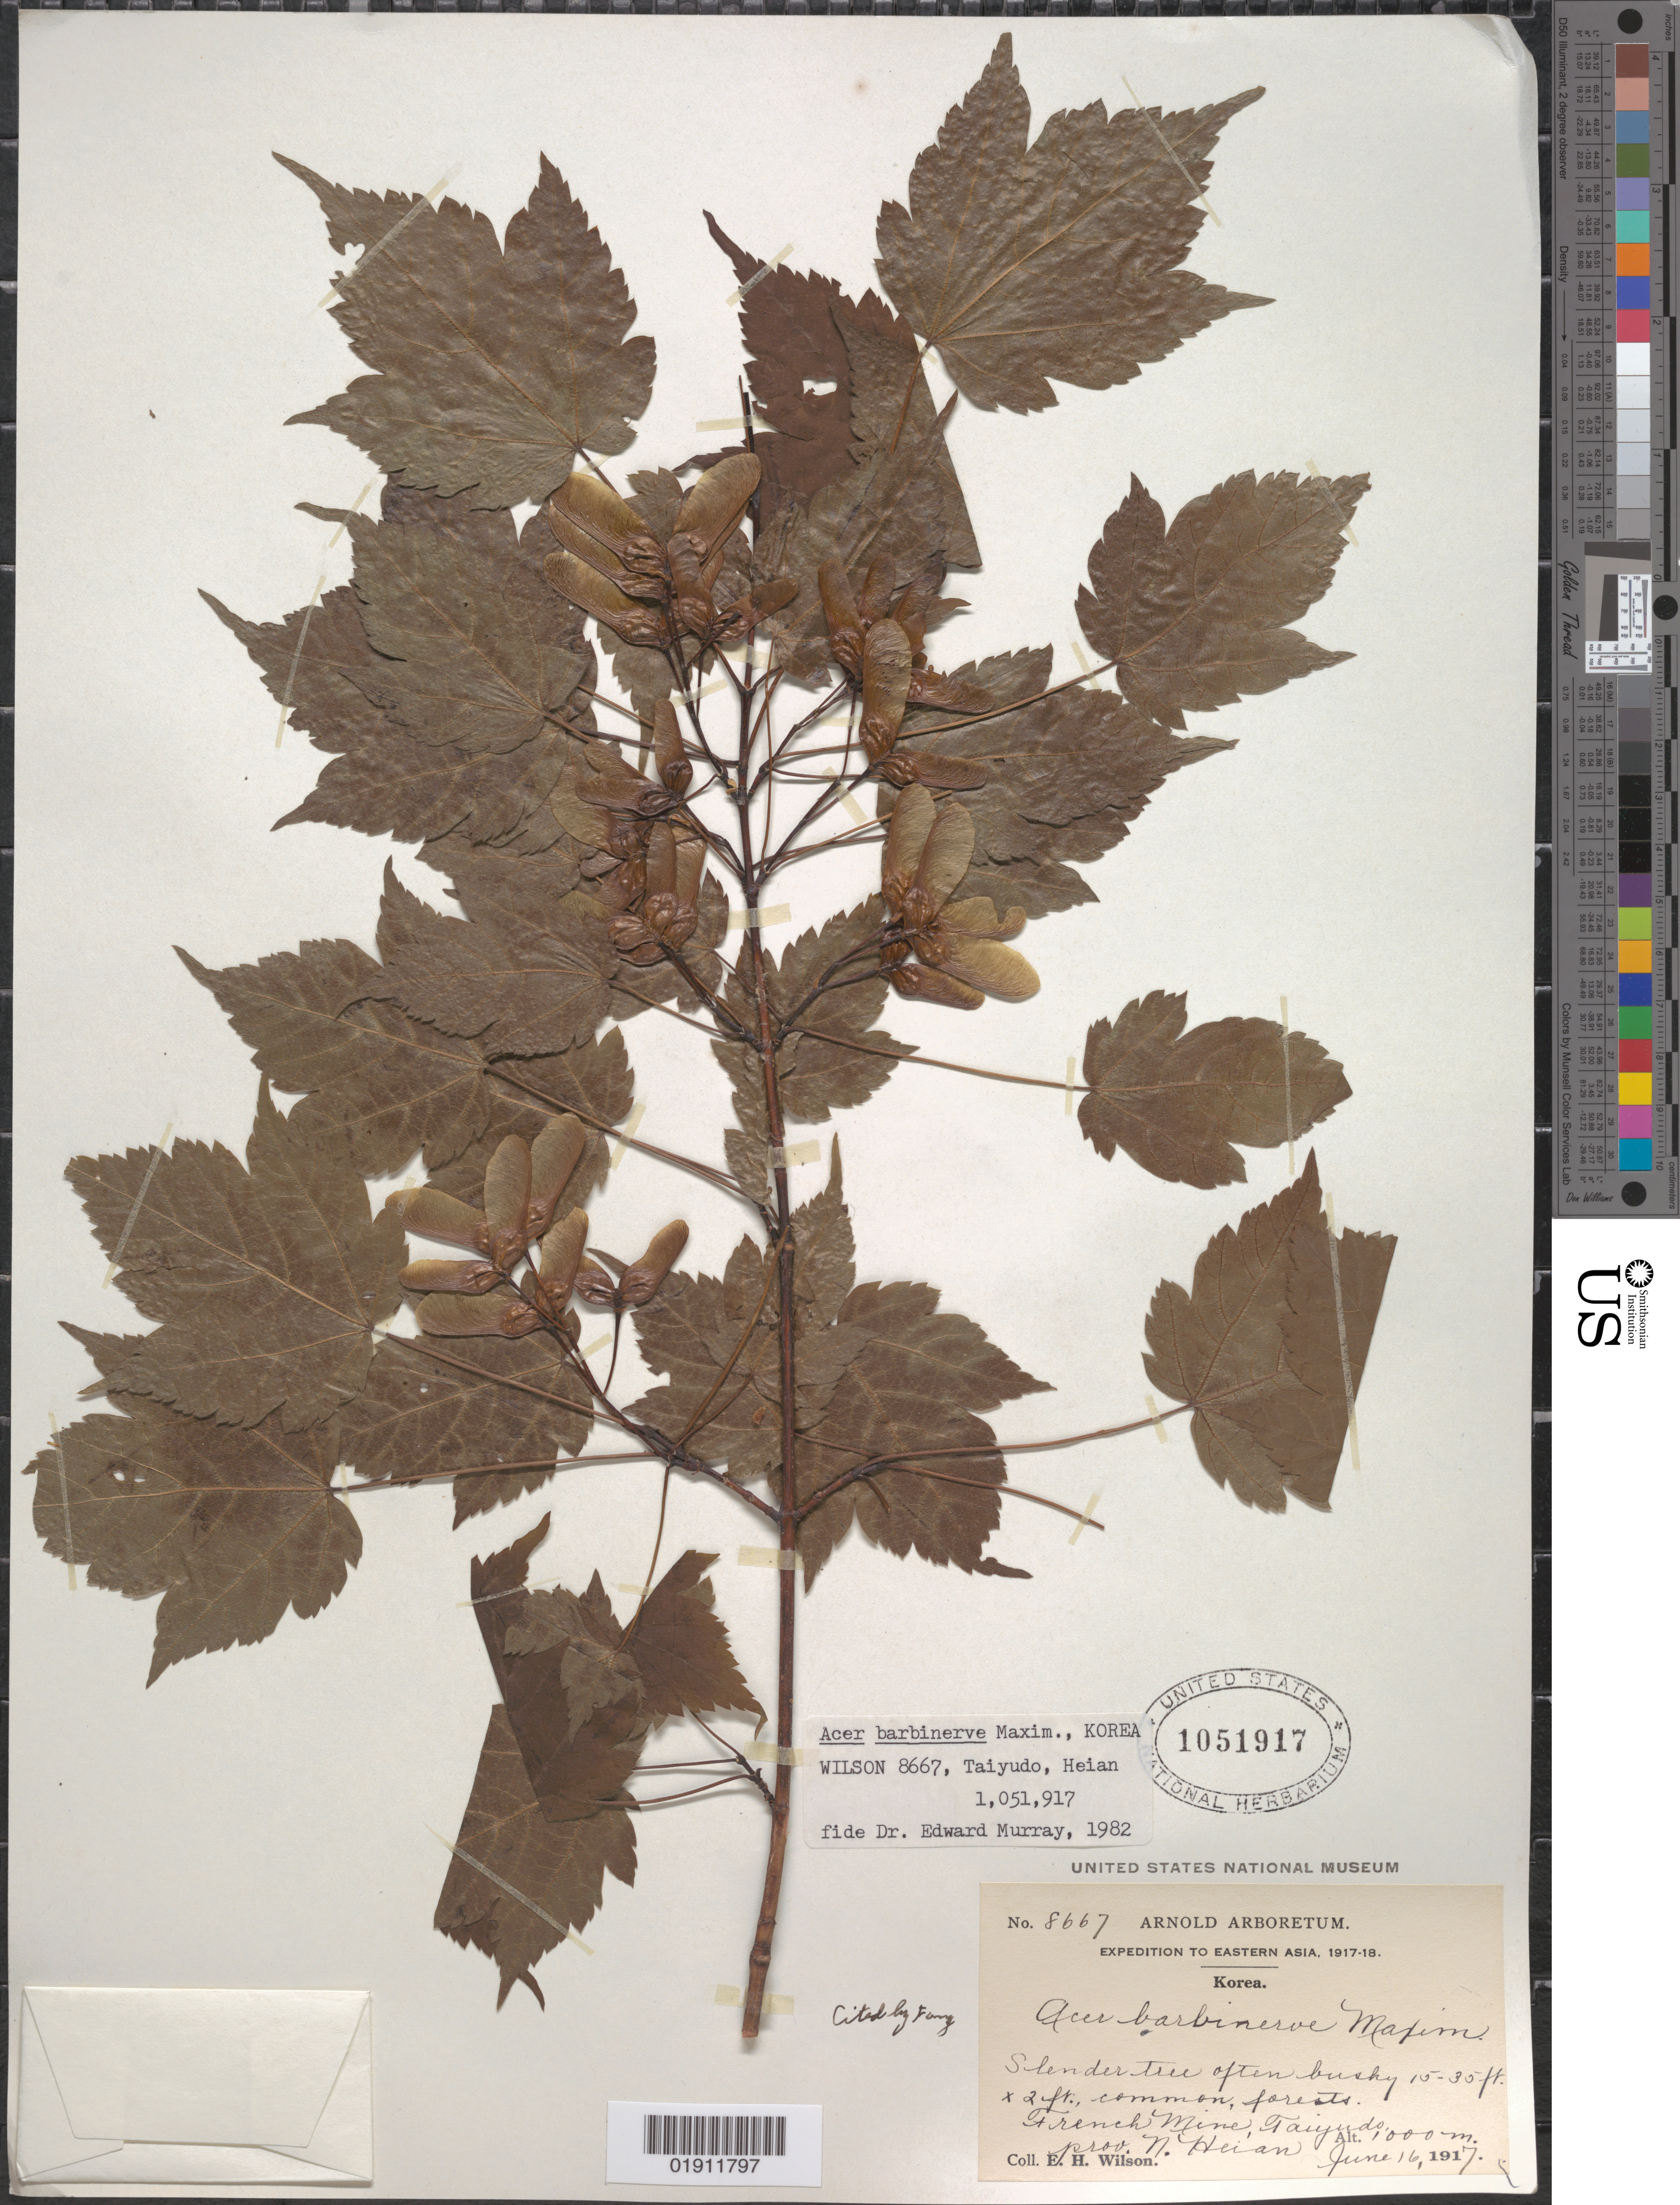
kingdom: Plantae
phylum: Tracheophyta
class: Magnoliopsida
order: Sapindales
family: Sapindaceae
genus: Acer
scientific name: Acer barbinerve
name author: Maxim.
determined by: Murray, Edward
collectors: E. H. Wilson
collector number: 8667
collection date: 1917-07-16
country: North Korea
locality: French Mine, Taiyudo, Prov. N. Heian [North Pyongan Province ?]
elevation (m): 1000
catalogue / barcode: US 1051917